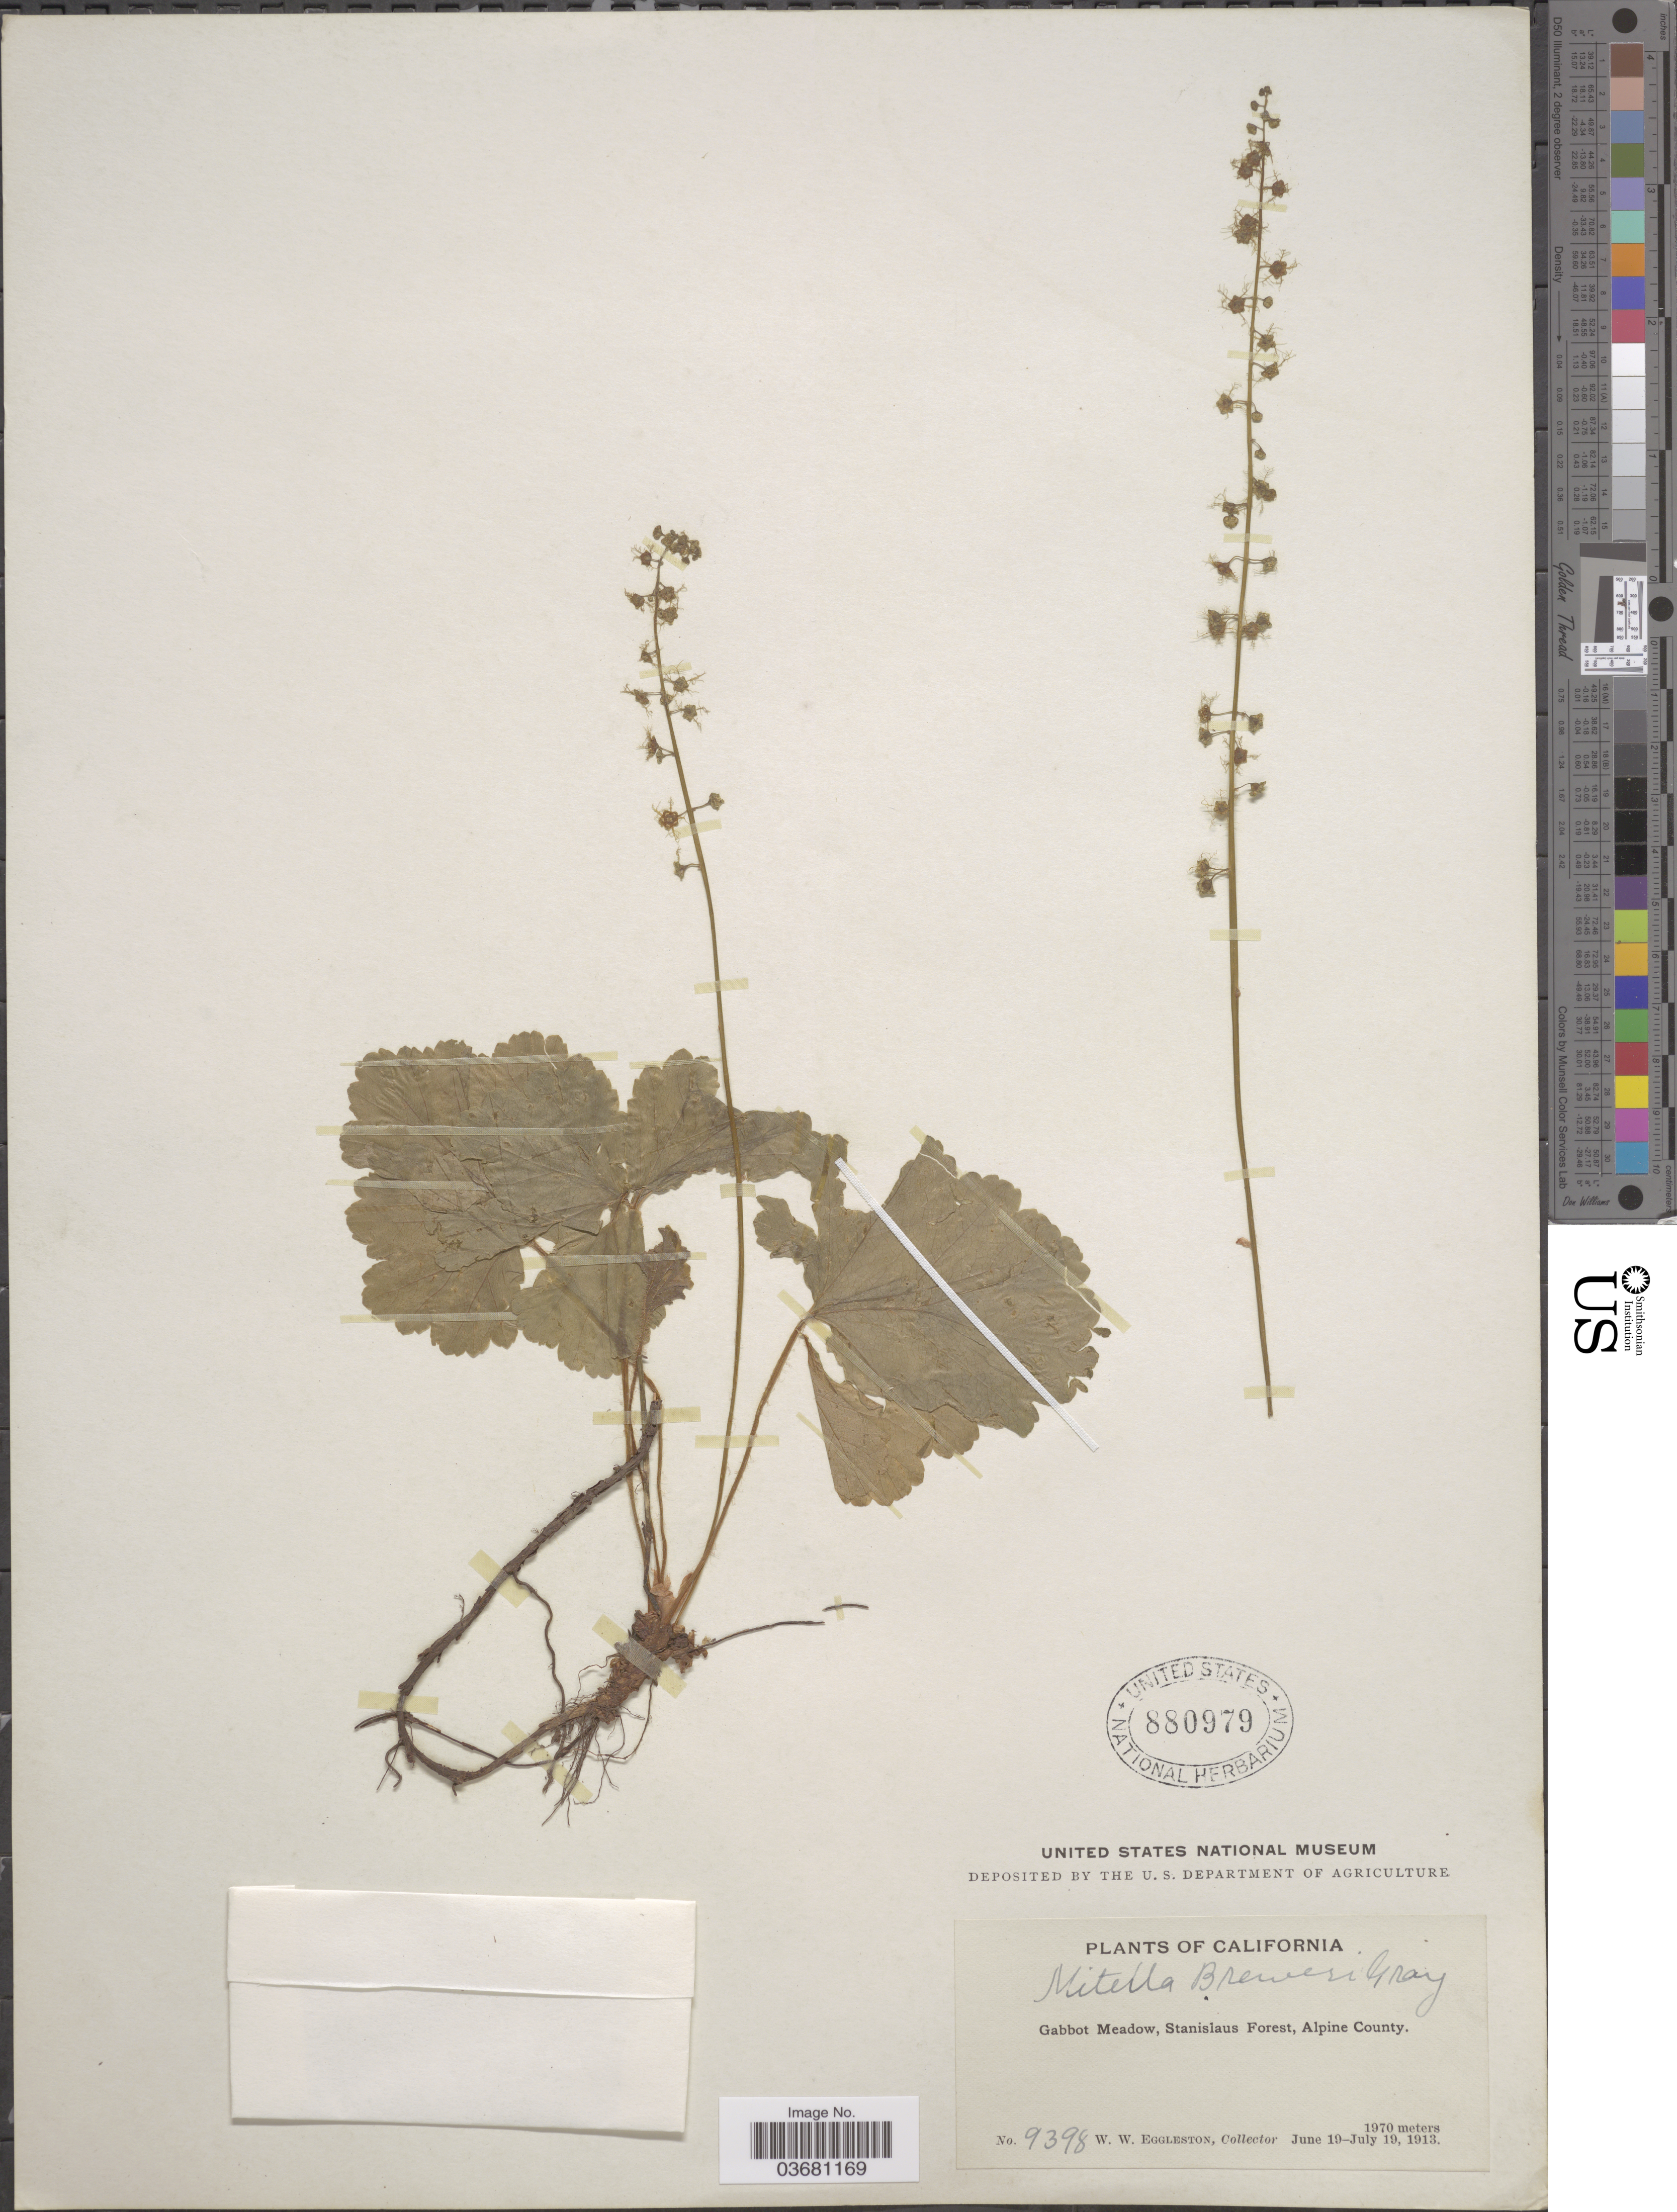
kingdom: Plantae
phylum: Tracheophyta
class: Magnoliopsida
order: Saxifragales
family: Saxifragaceae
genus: Mitella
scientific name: Mitella breweri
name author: A. Gray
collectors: W. W. Eggleston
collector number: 9398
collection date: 1913-06-19/1913-07-19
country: United States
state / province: California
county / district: Alpine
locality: Gabbot Meadow, Stanislaus Forest, Alpine County.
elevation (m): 1970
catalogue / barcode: US 880979